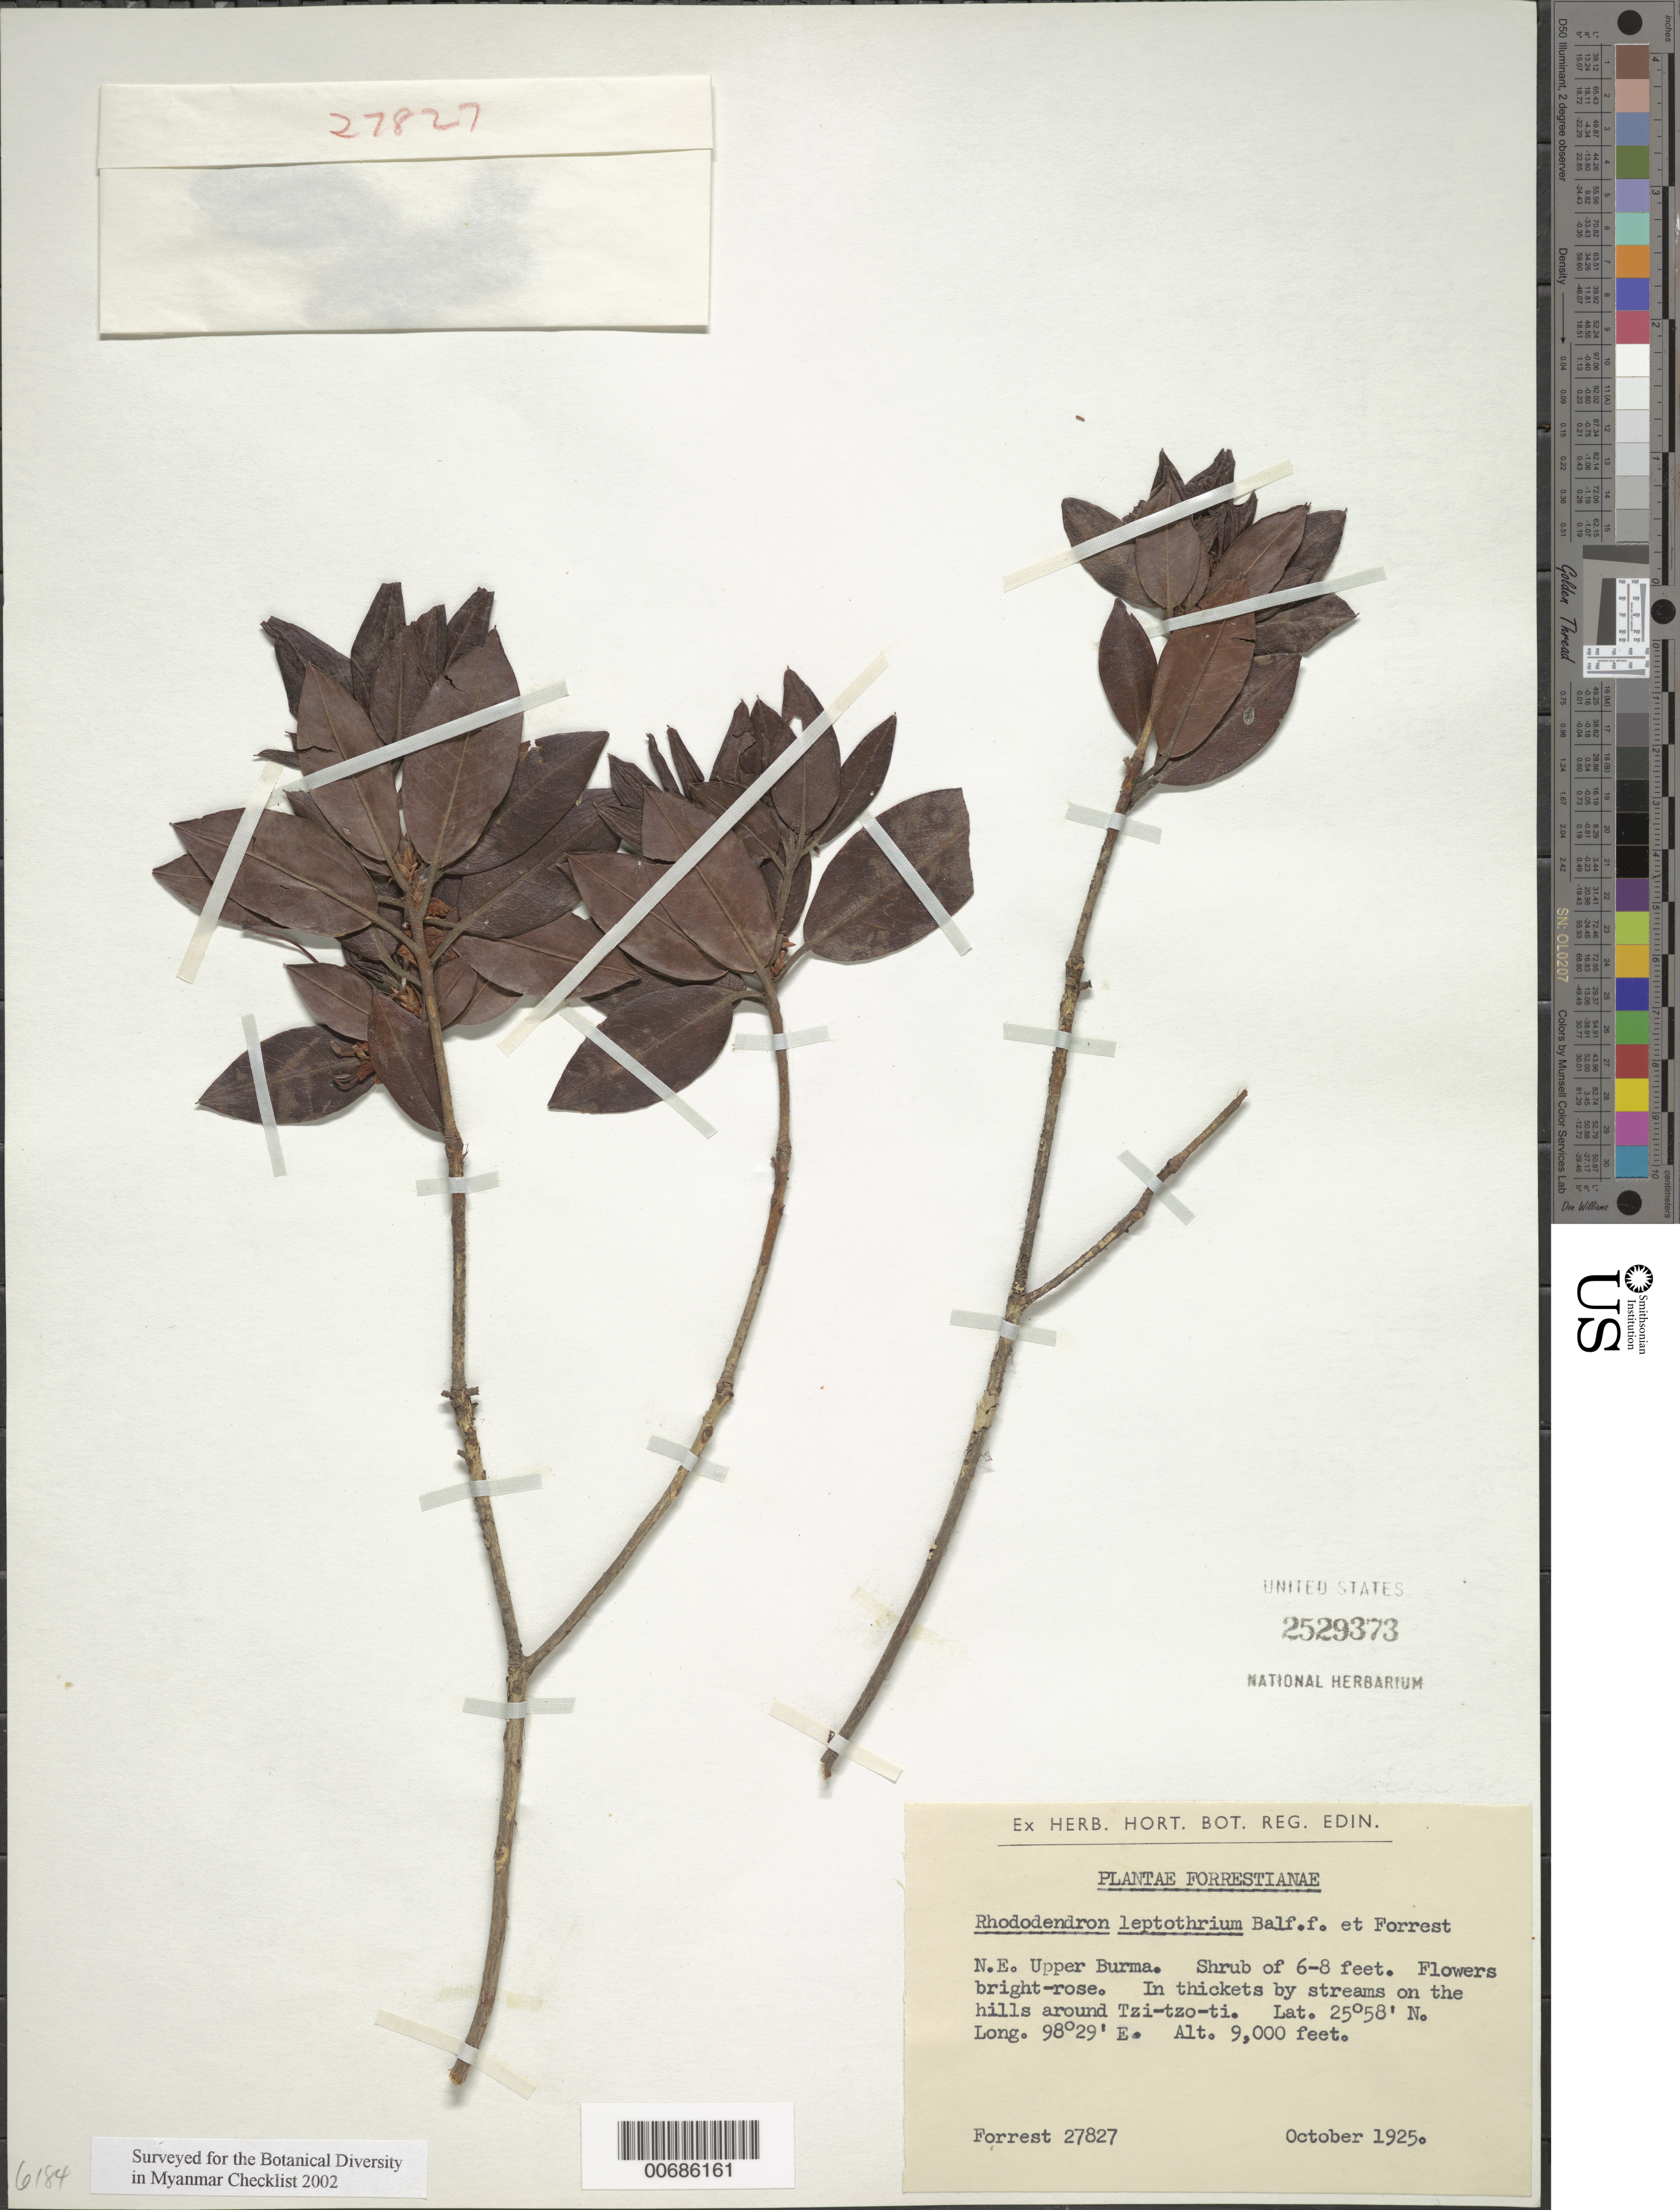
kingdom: Plantae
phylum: Tracheophyta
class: Magnoliopsida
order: Ericales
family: Ericaceae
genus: Rhododendron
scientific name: Rhododendron leptothrium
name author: Balf. f. & Forrest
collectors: G. Forrest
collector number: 27827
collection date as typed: Oct 1925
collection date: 1925-10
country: Myanmar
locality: Tzi-tzo-ti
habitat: Thickets by streams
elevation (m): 2743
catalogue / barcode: US 2529373